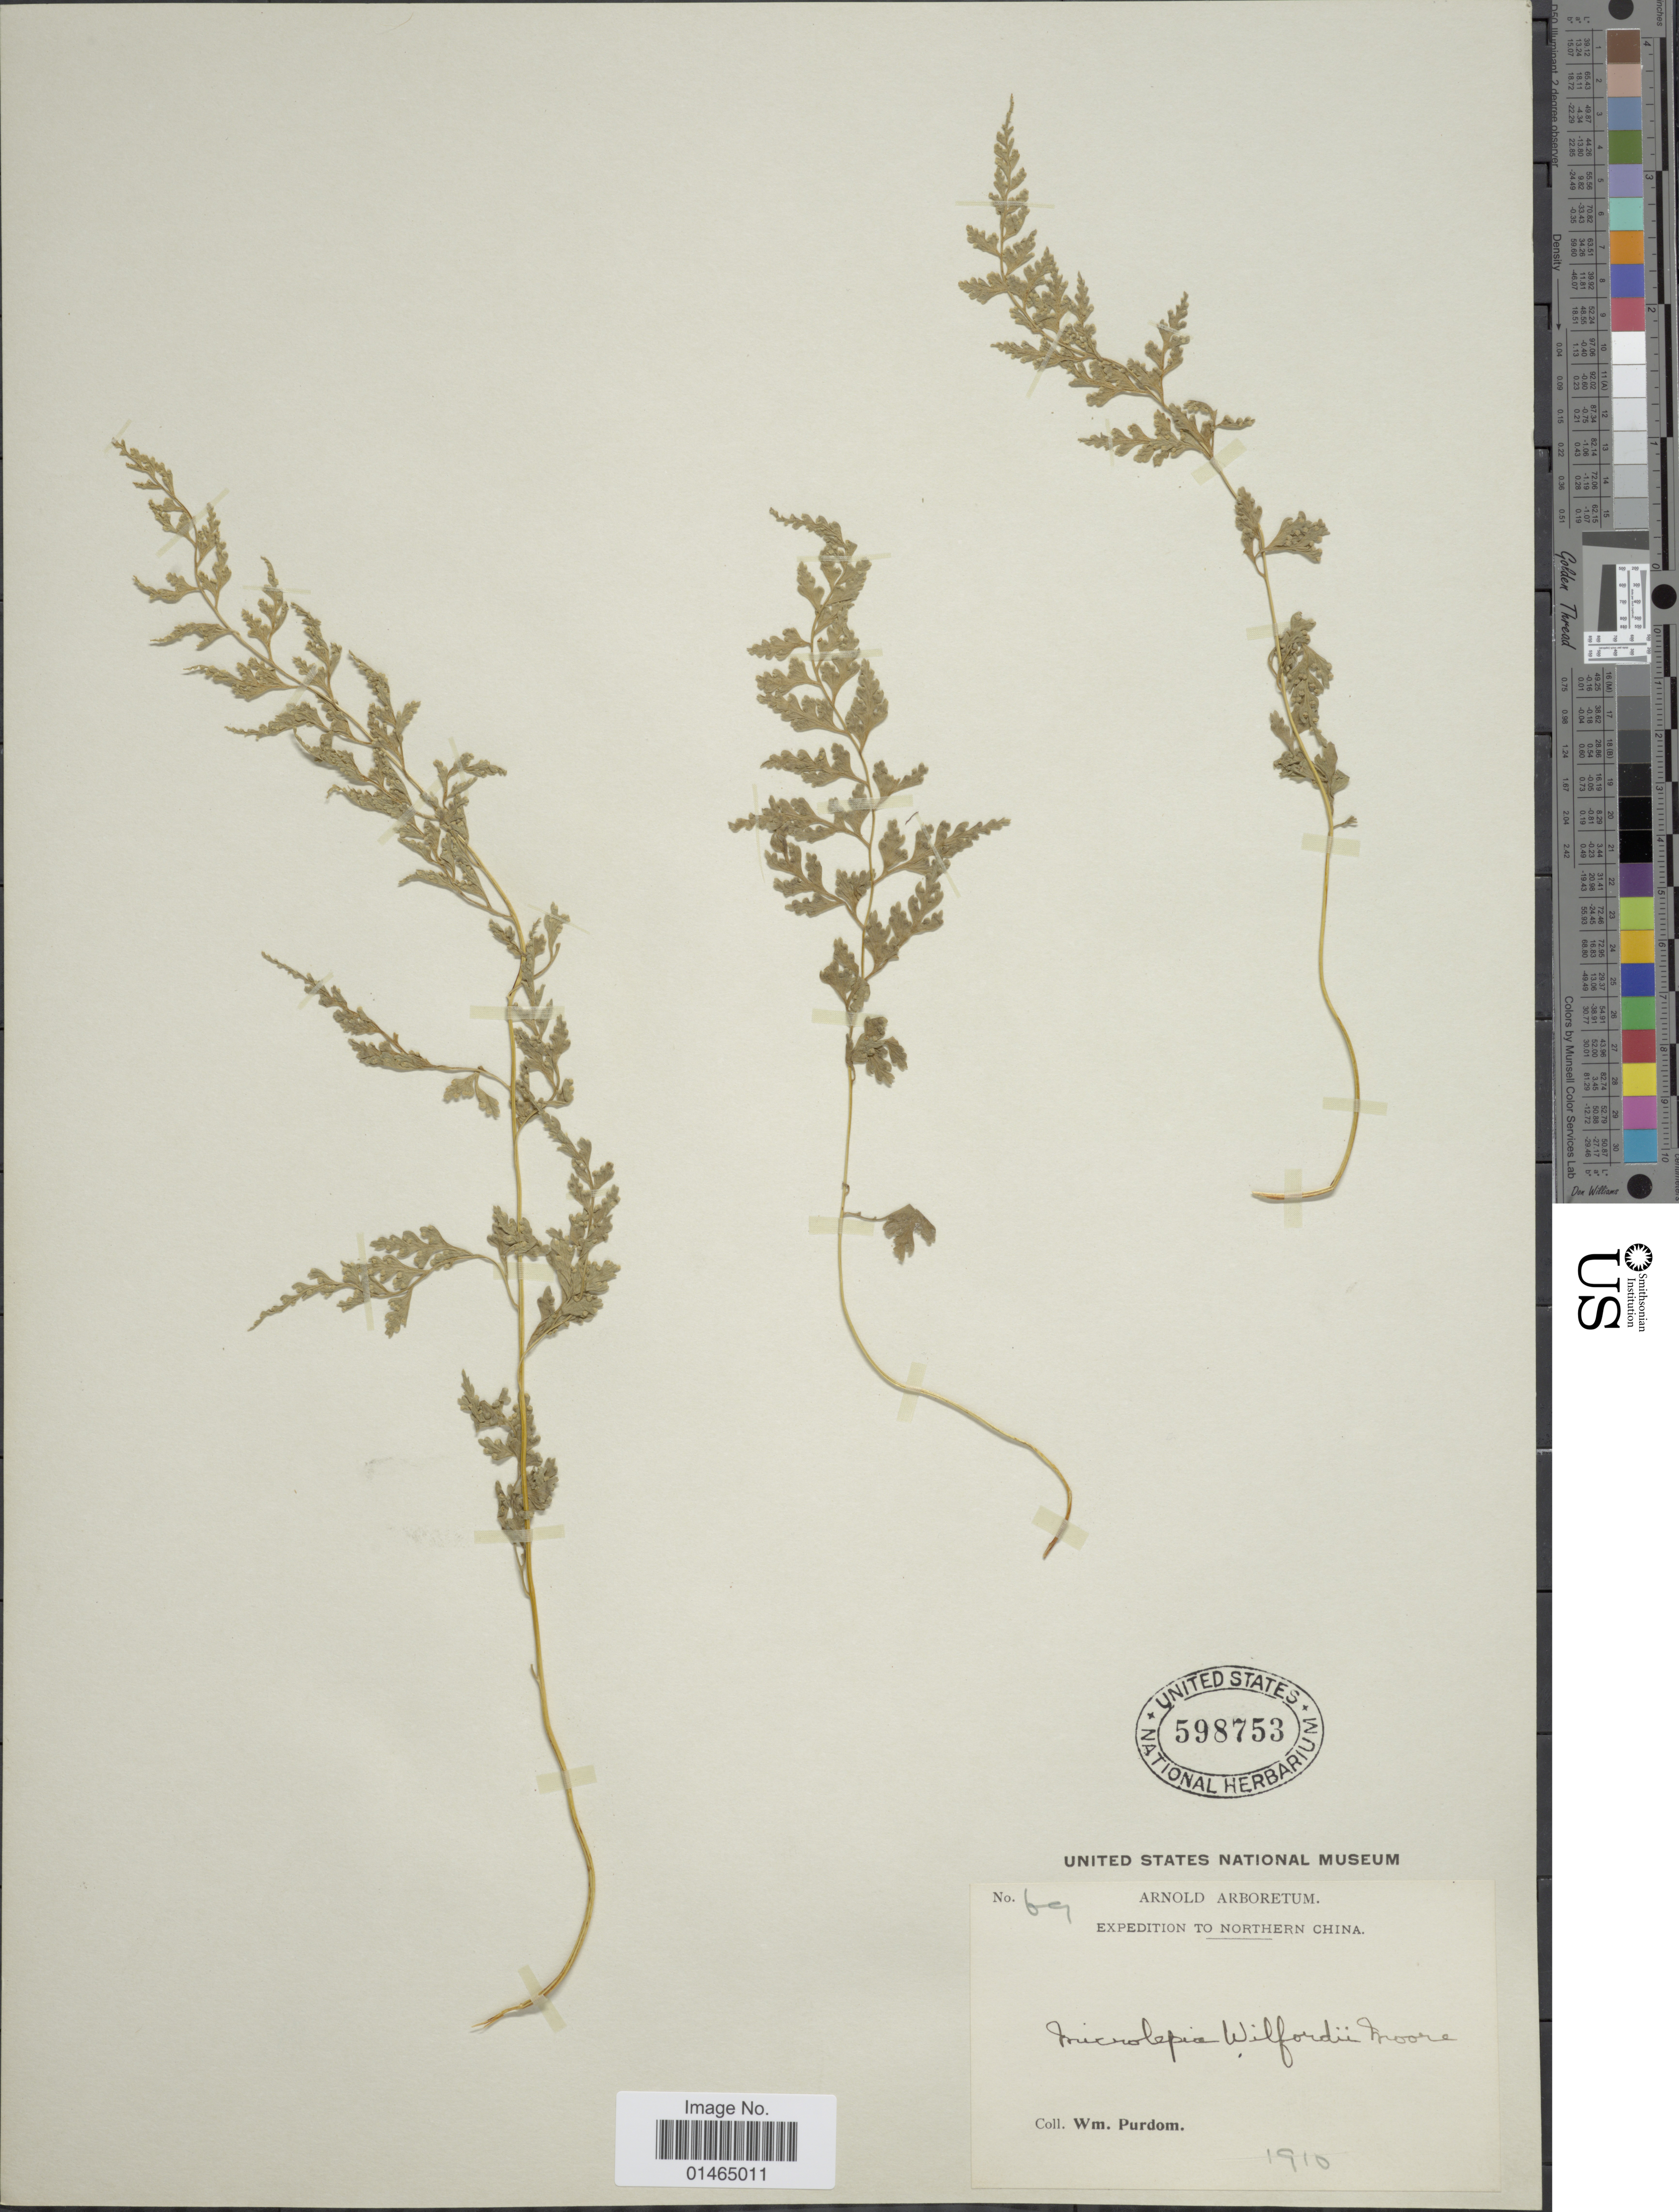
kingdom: Plantae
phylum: Tracheophyta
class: Polypodiopsida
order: Polypodiales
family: Dennstaedtiaceae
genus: Dennstaedtia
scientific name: Dennstaedtia wilfordii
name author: (T. Moore) Christ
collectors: W. Purdom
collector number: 69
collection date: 1910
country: China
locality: Northern China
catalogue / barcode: US 598753